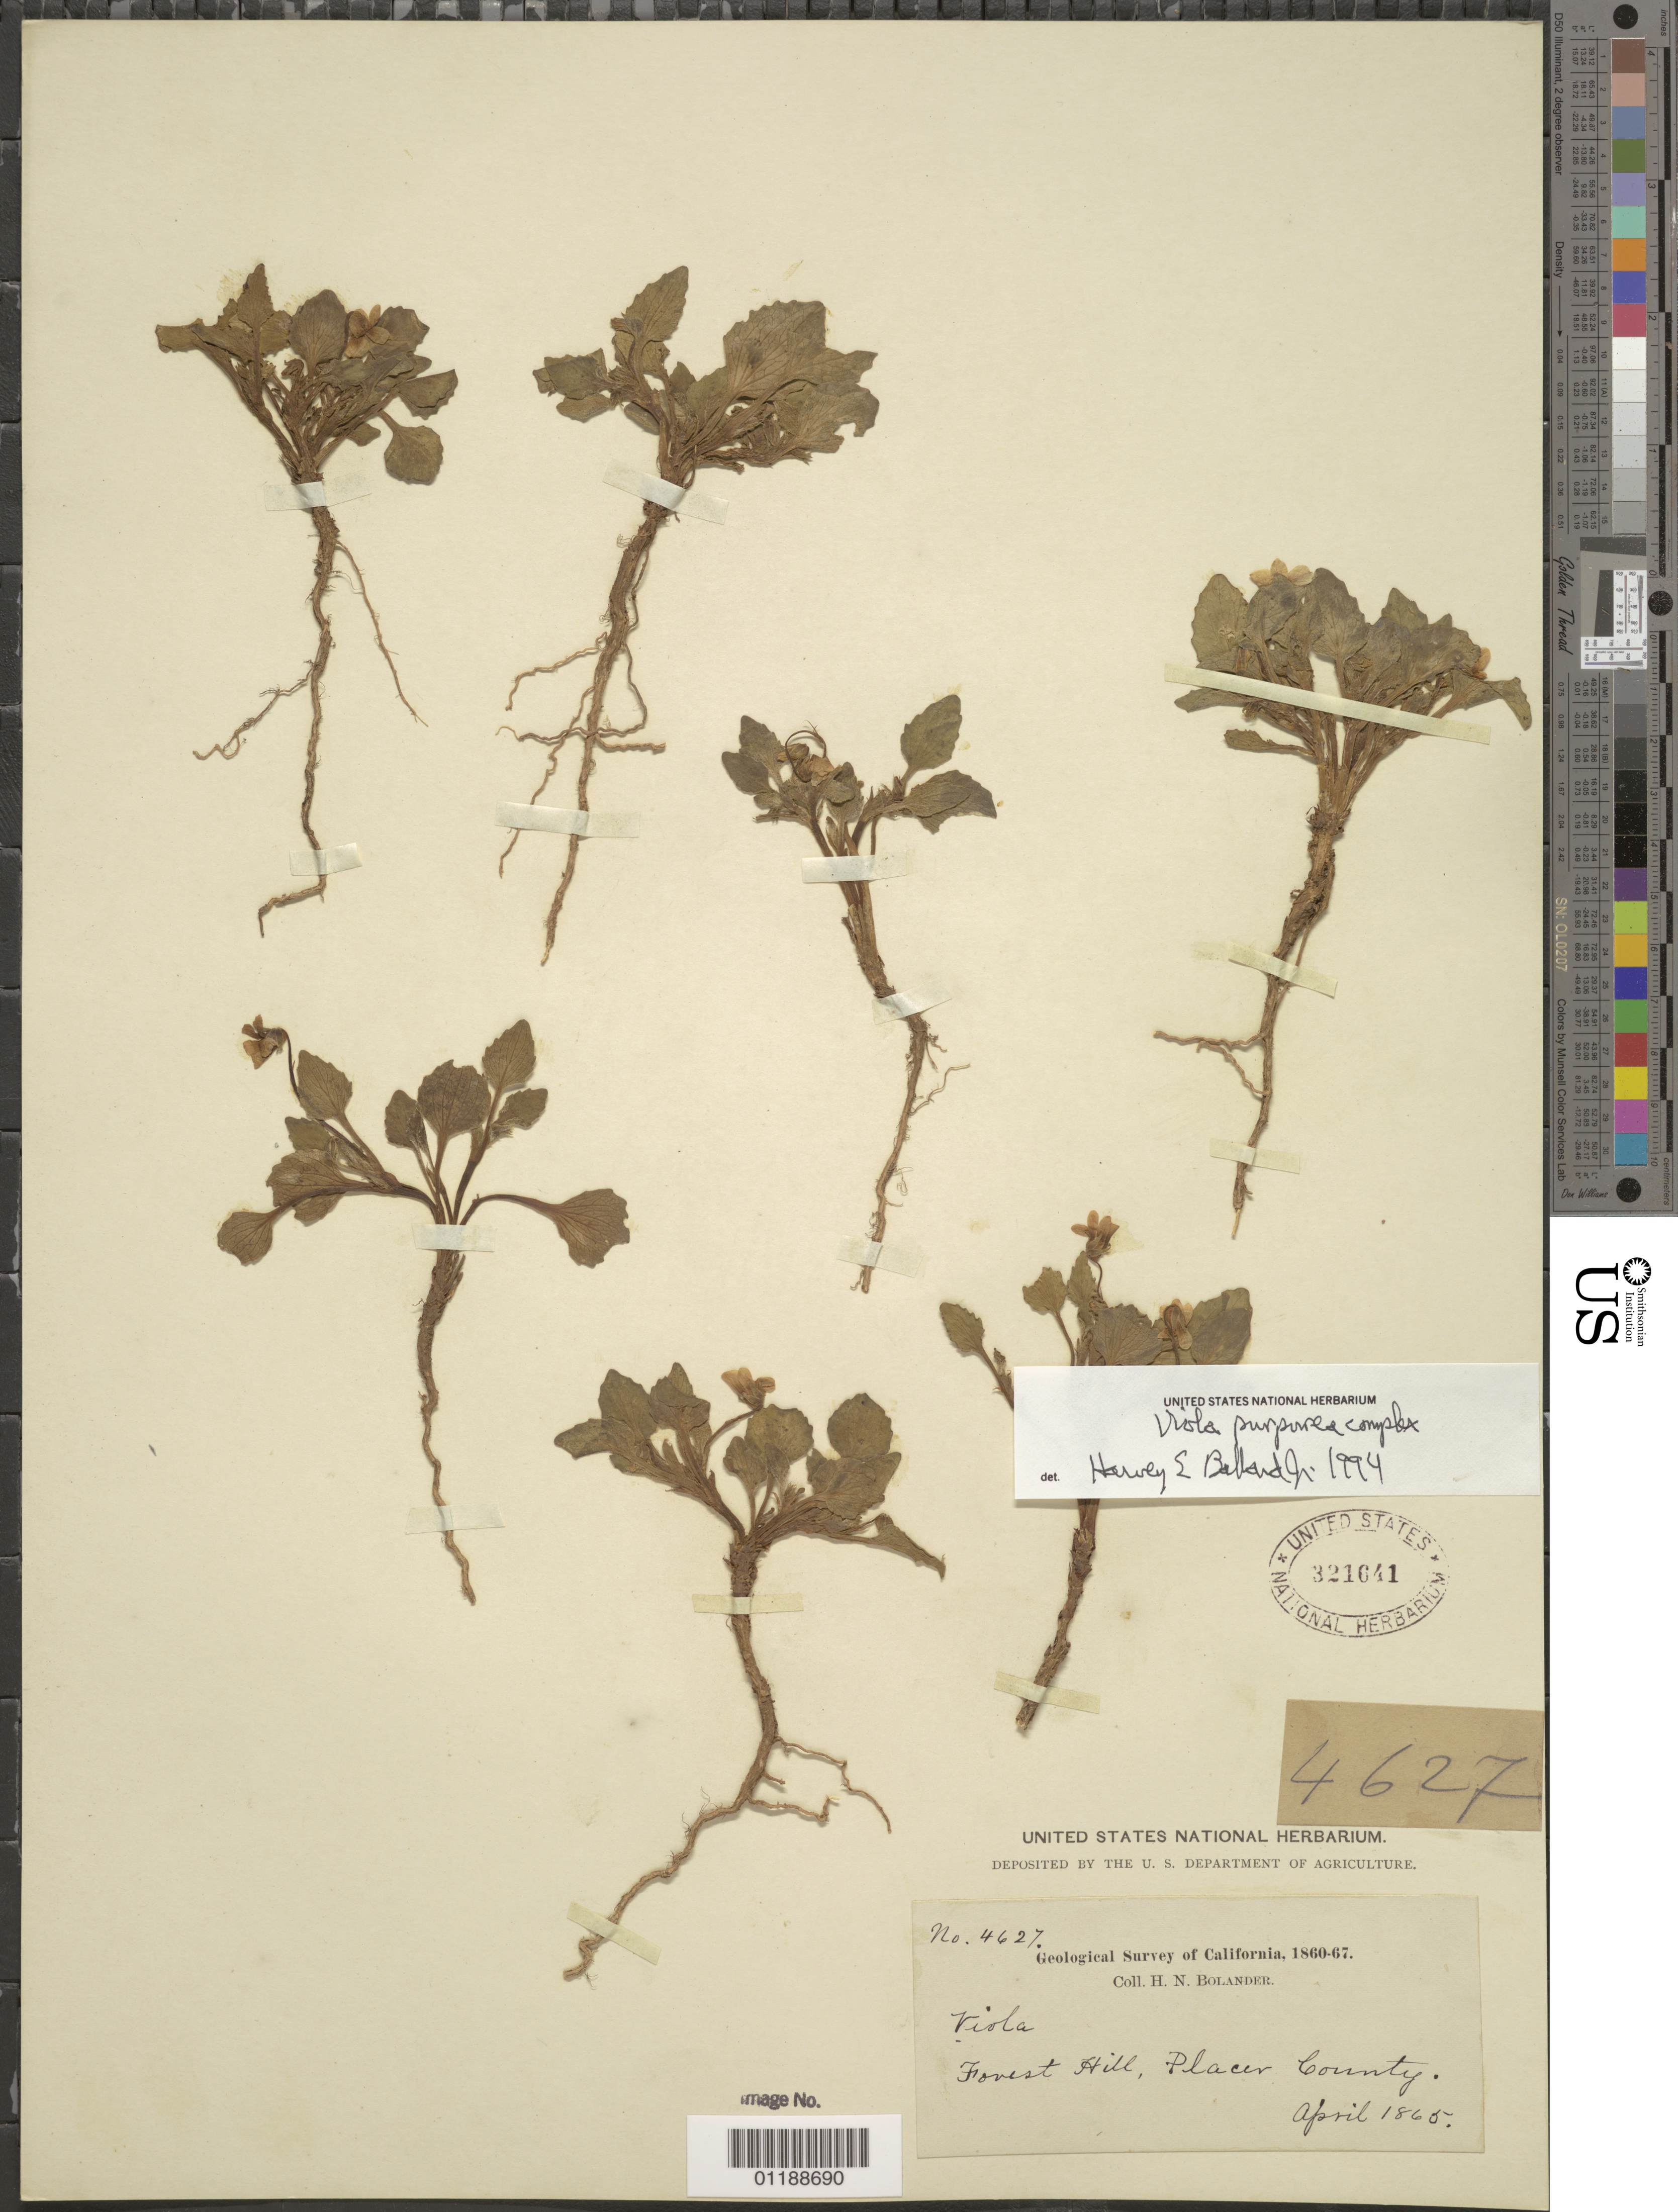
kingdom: Plantae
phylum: Tracheophyta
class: Magnoliopsida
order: Malpighiales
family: Violaceae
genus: Viola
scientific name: Viola purpurea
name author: Kellogg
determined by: Ballard, Harvey E.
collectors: H. Bolander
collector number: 4627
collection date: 1865-04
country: United States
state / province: California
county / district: Placer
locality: Forest Hill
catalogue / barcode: US 321641